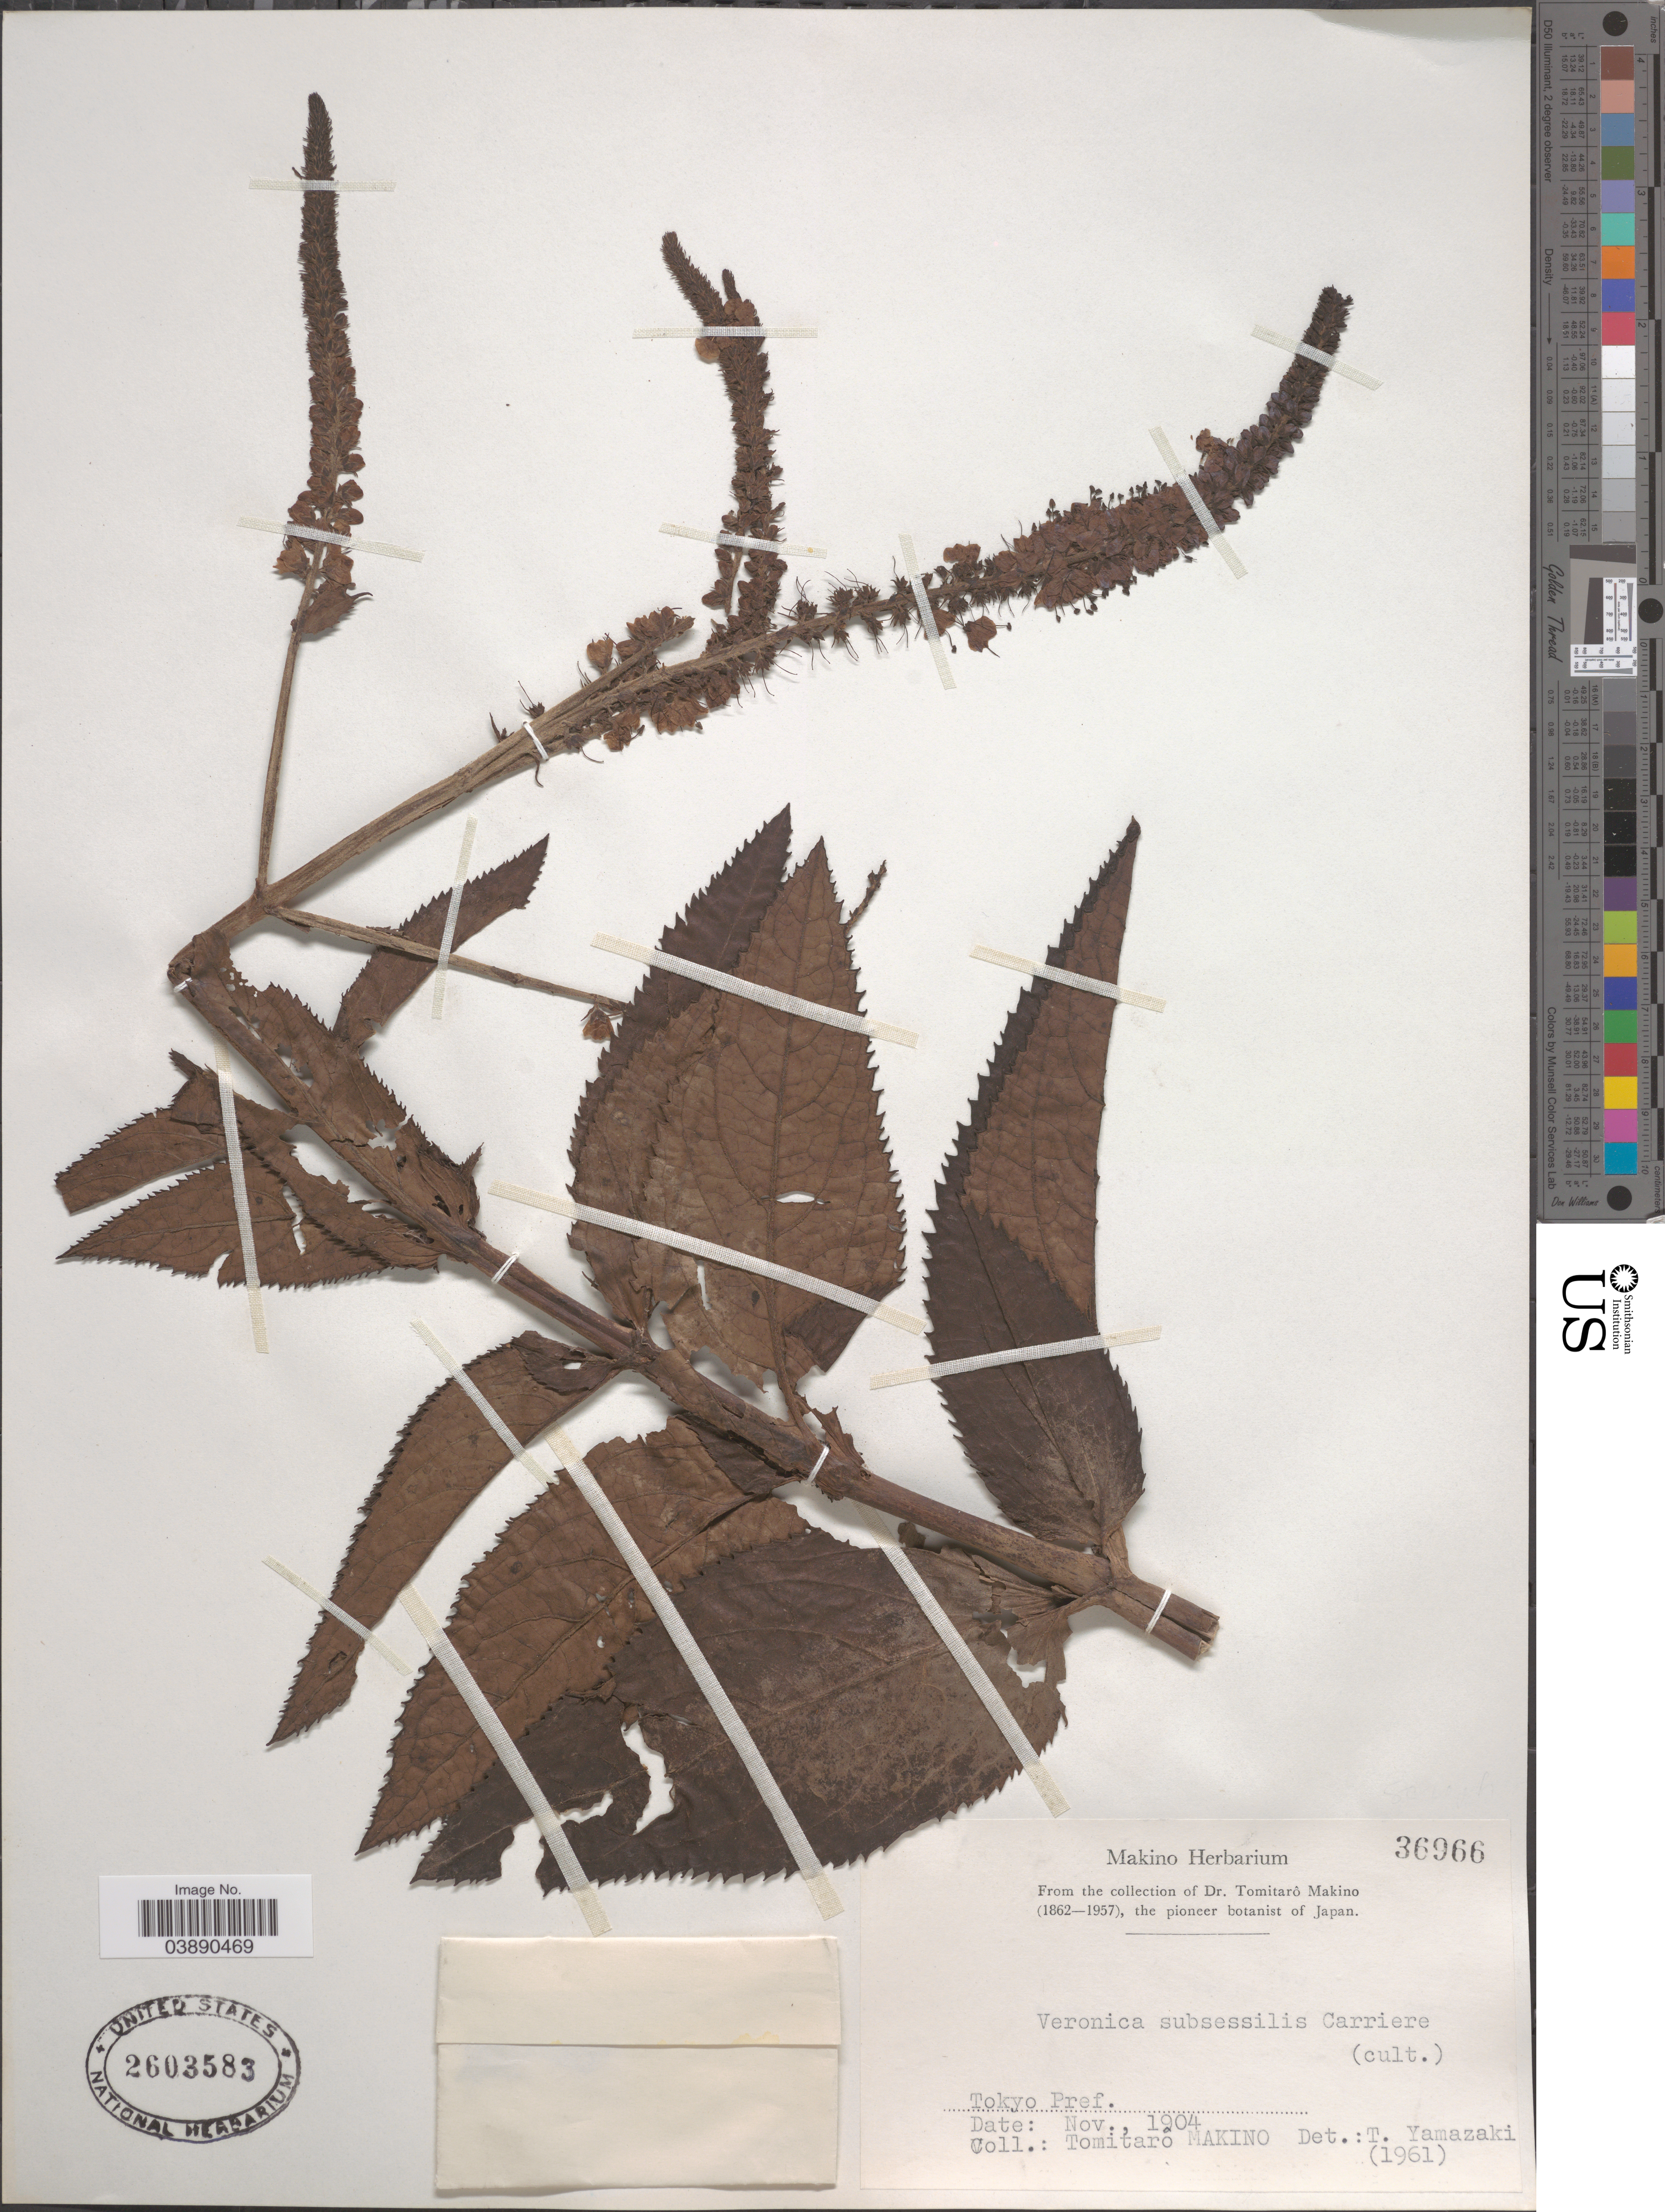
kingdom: Plantae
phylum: Tracheophyta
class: Magnoliopsida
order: Lamiales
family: Plantaginaceae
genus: Veronica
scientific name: Veronica subsessilis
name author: Furumi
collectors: T. Makino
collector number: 36966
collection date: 1904-11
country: Japan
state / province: Tokyo, Federal City of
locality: Tokyo Pref.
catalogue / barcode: US 2603583